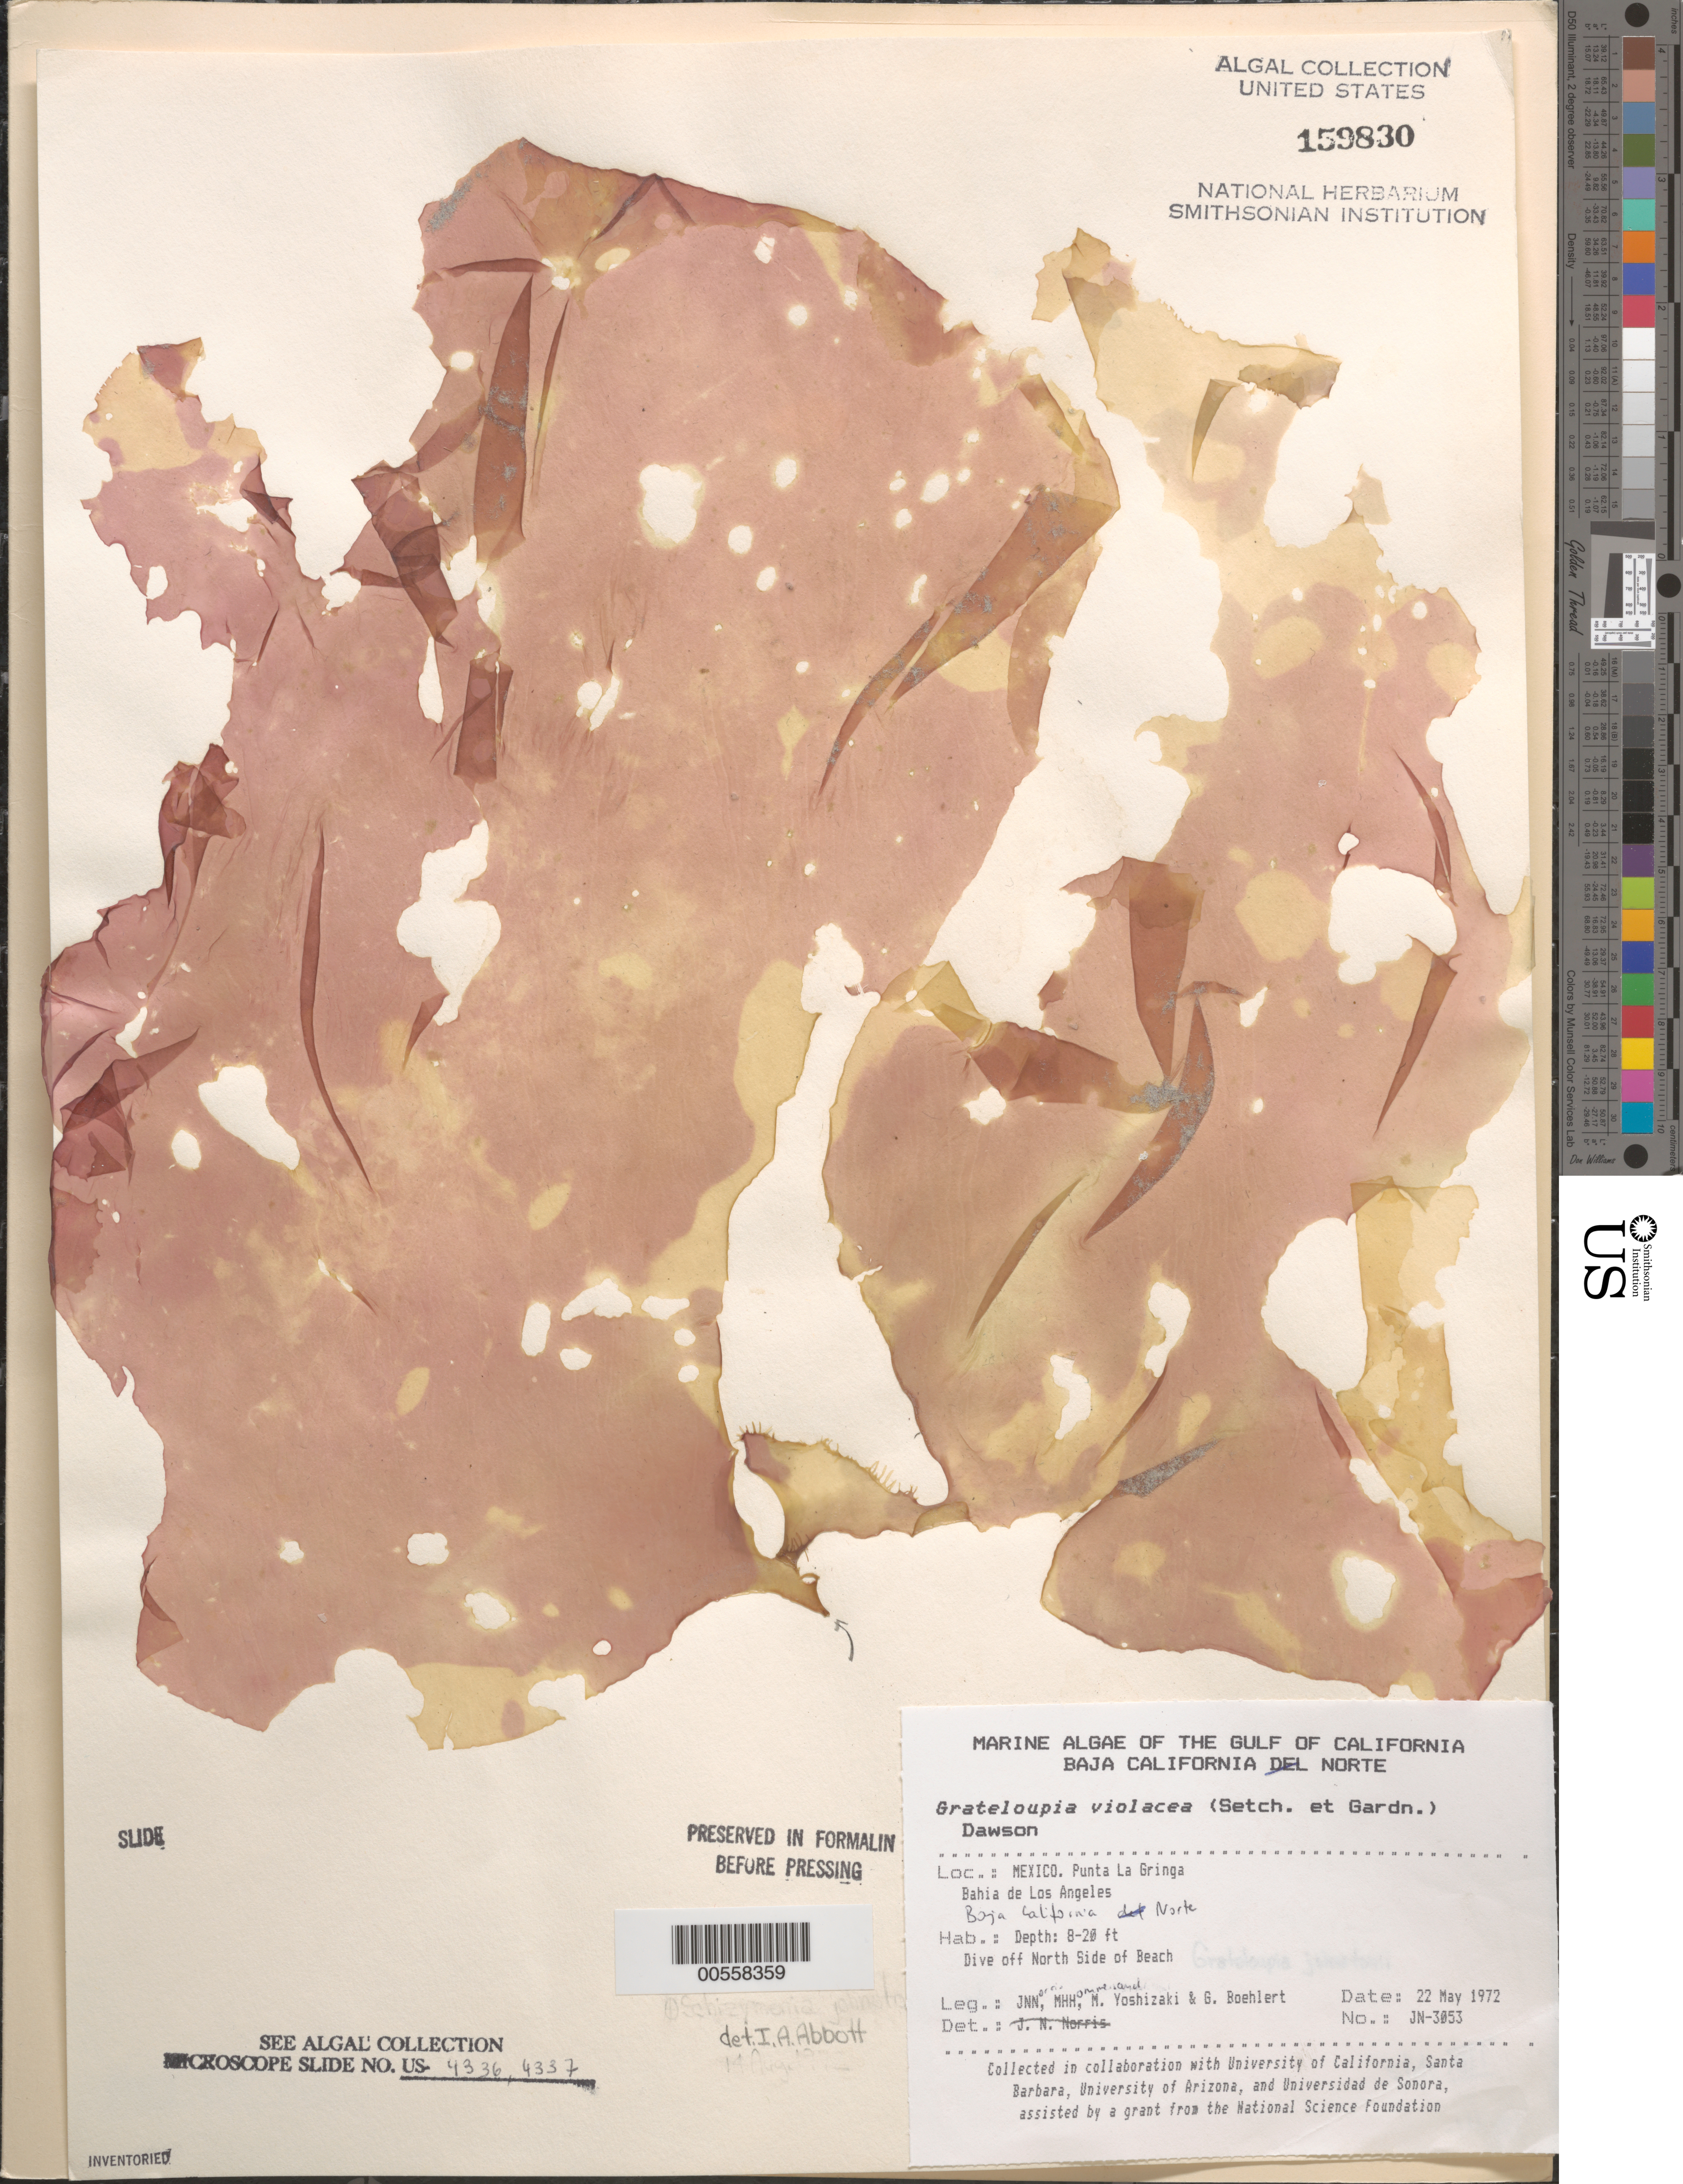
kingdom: Plantae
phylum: Rhodophyta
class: Florideophyceae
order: Halymeniales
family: Halymeniaceae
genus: Grateloupia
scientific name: Grateloupia violacea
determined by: Abbott, Isabella A.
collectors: J. N. Norris, M. H. Hommersand, M. Yoshizaki & G. Boehlert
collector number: JN-3053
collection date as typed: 22 May 1972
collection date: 1972-05-22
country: Mexico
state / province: Baja California Norte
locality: Punta La Gringa, Bahia de los Angeles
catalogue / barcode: US 159830